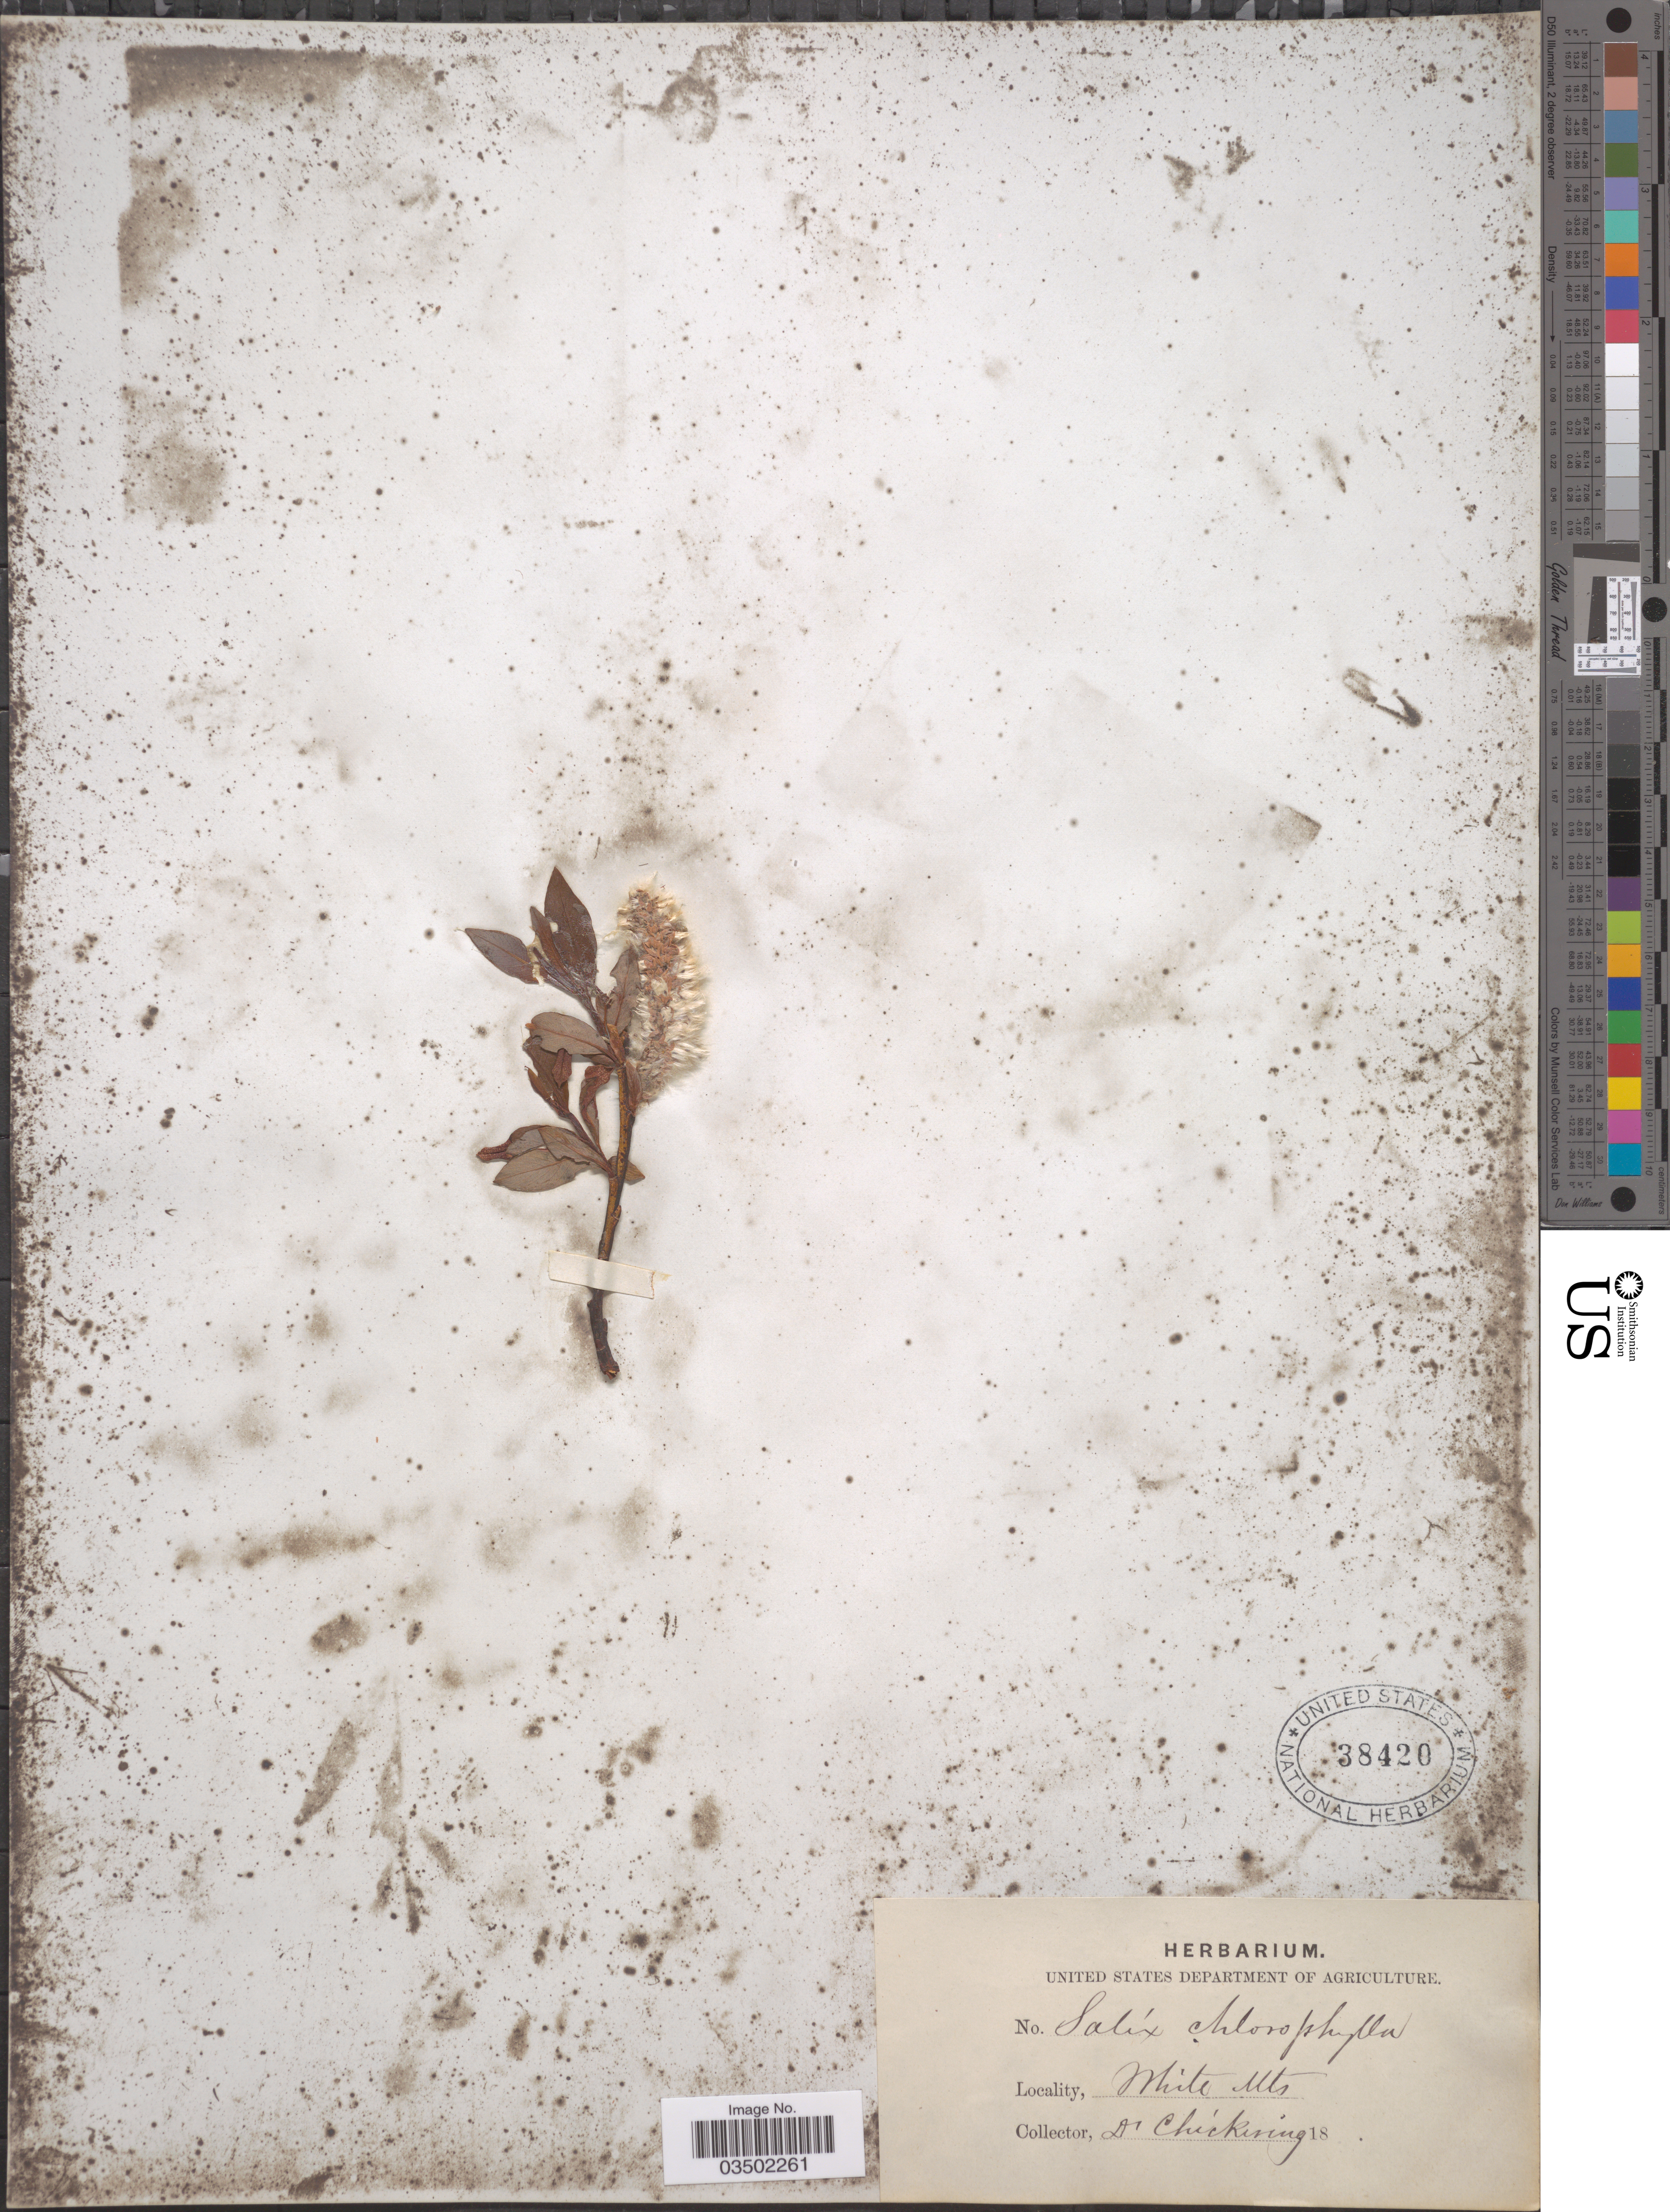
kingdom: Plantae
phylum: Tracheophyta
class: Magnoliopsida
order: Malpighiales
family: Salicaceae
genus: Salix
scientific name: Salix planifolia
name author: Pursh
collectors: -. Chickering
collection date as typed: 18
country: United States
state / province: New Hampshire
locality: White Mts.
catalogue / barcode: US 38420